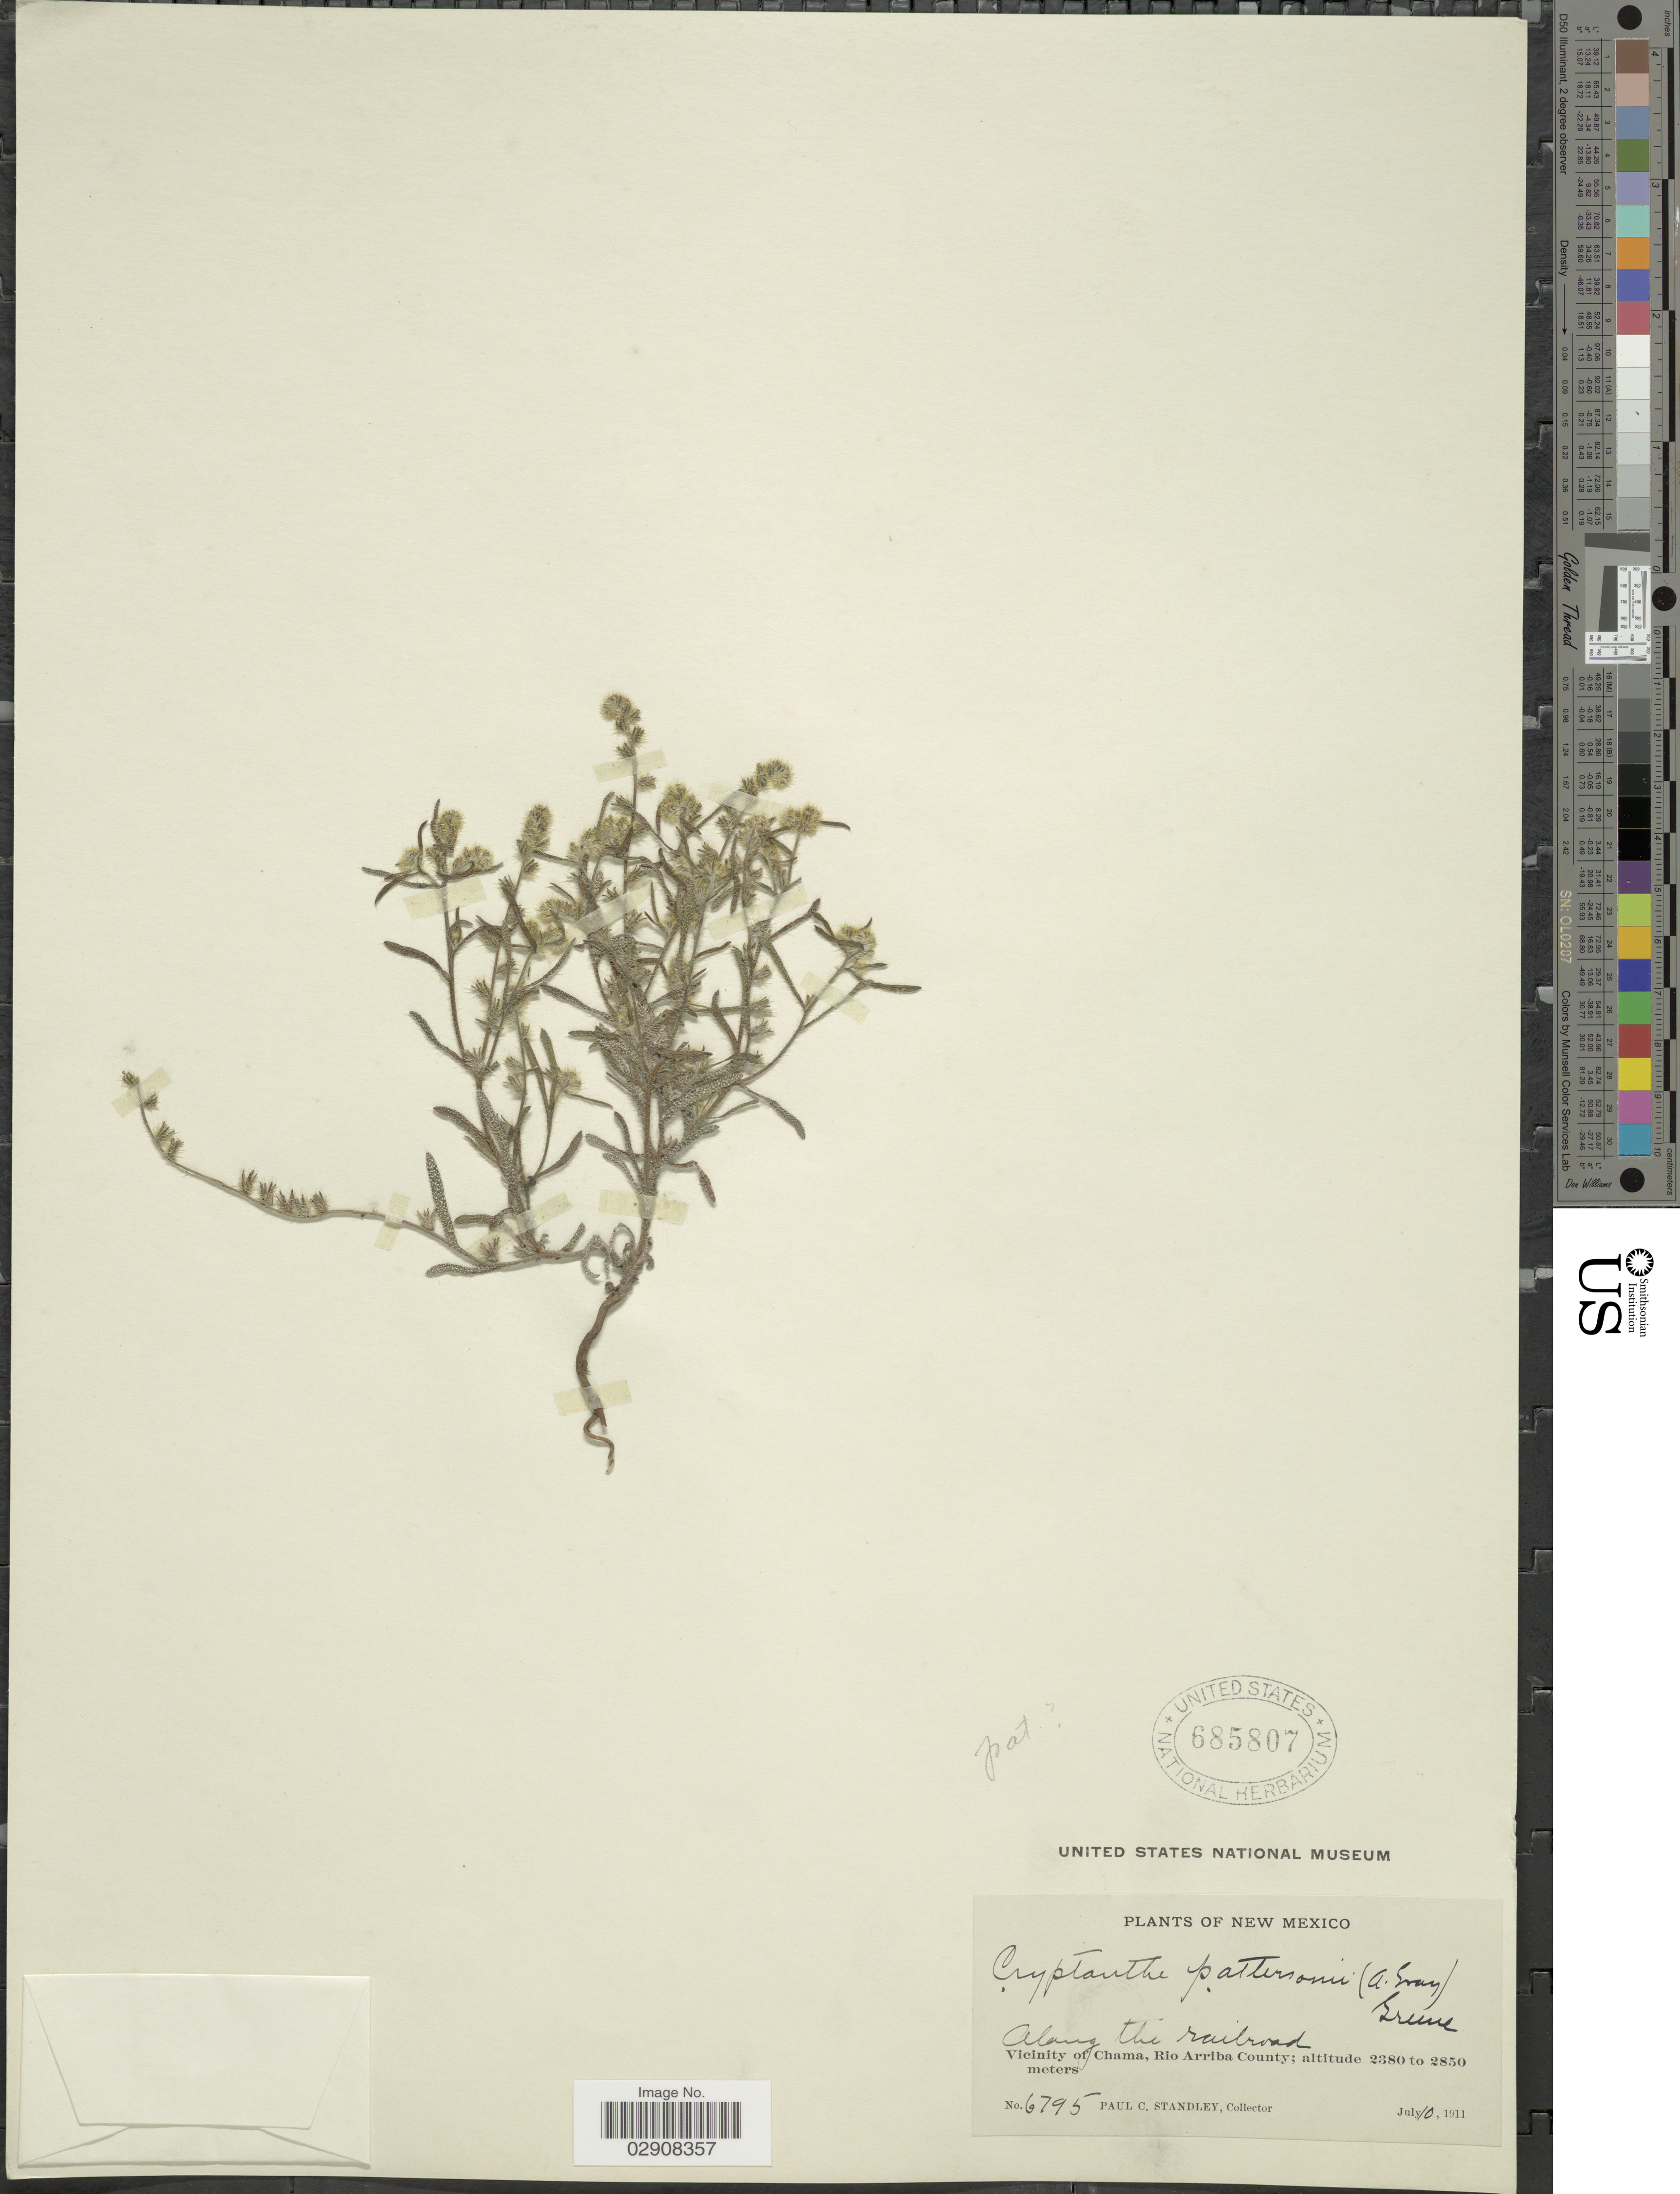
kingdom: Plantae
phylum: Tracheophyta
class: Magnoliopsida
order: Boraginales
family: Boraginaceae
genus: Cryptantha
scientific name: Cryptantha pattersonii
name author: (A. Gray) S.W. Greene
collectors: P. C. Standley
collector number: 6795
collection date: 1911-07-10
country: United States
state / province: New Mexico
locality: Along the railroad. Vicinity of Chama, Rio Arriba County.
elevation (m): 2380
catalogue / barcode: US 685807